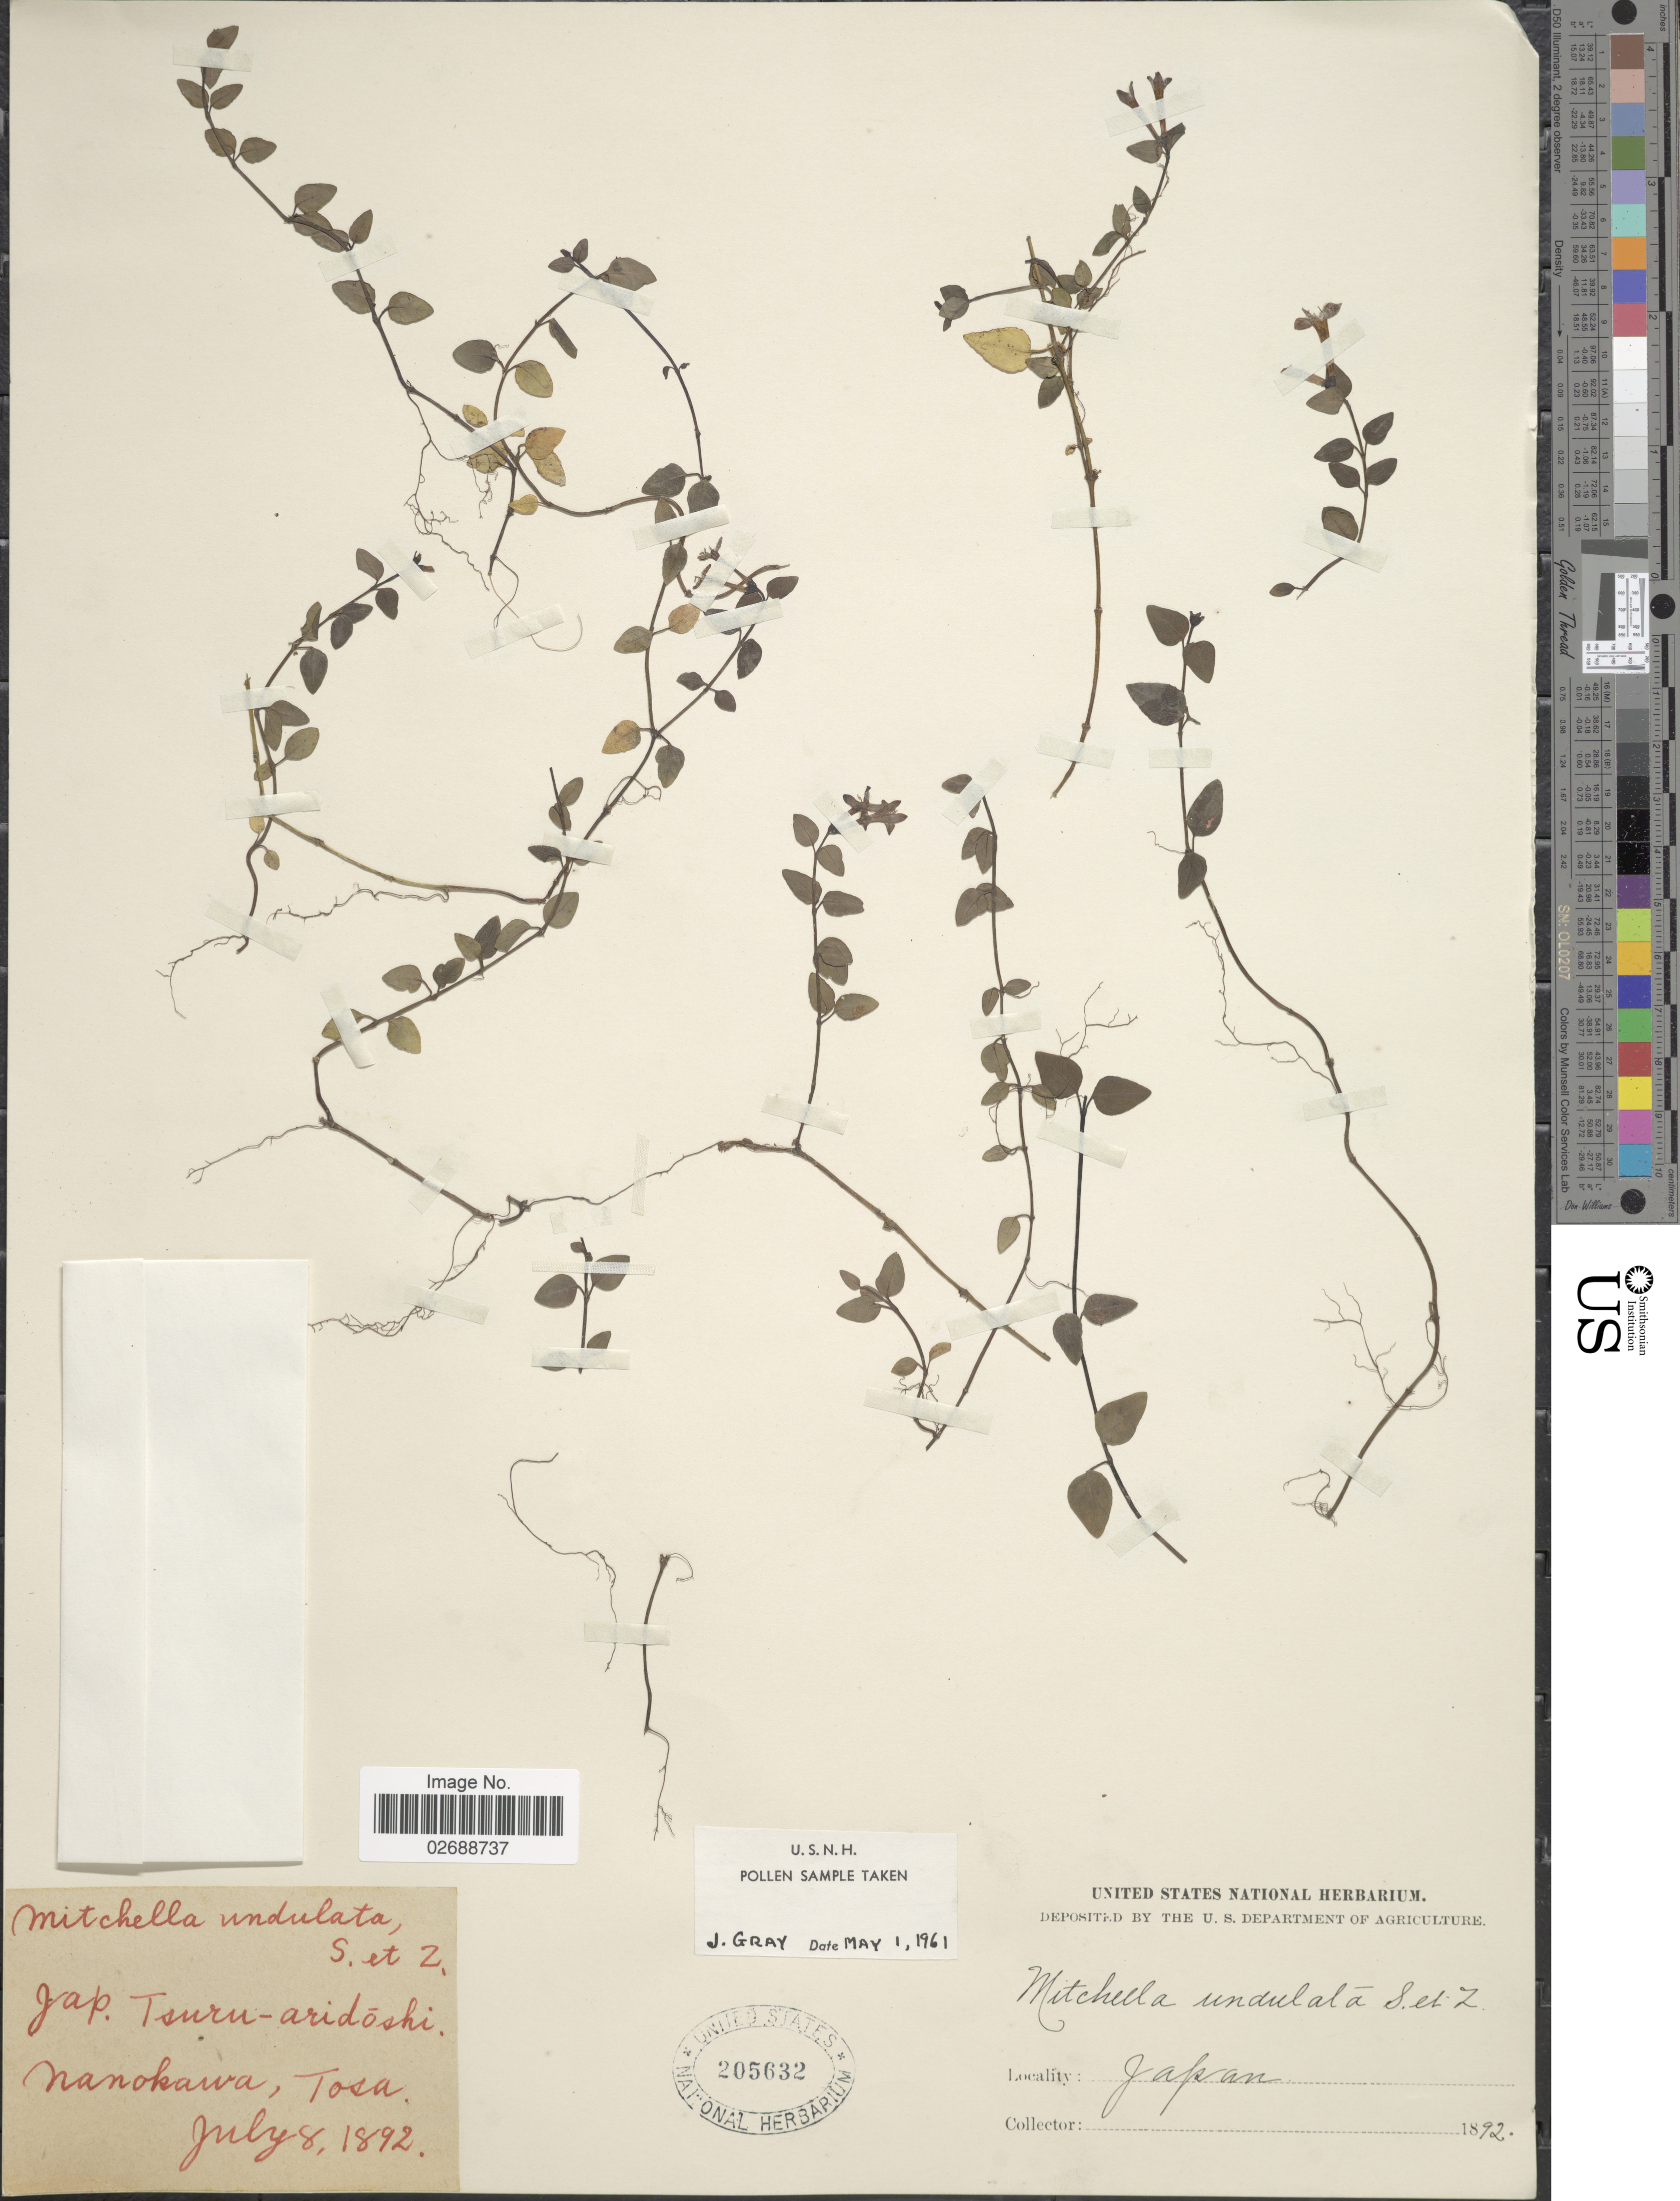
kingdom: Plantae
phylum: Tracheophyta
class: Magnoliopsida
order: Gentianales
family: Rubiaceae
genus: Mitchella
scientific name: Mitchella repens var. undulata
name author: (Siebold & Zucc.) Makino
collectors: ex herb. United States National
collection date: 1892-07-08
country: Japan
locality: Nanokawa, Tosa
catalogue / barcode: US 205632